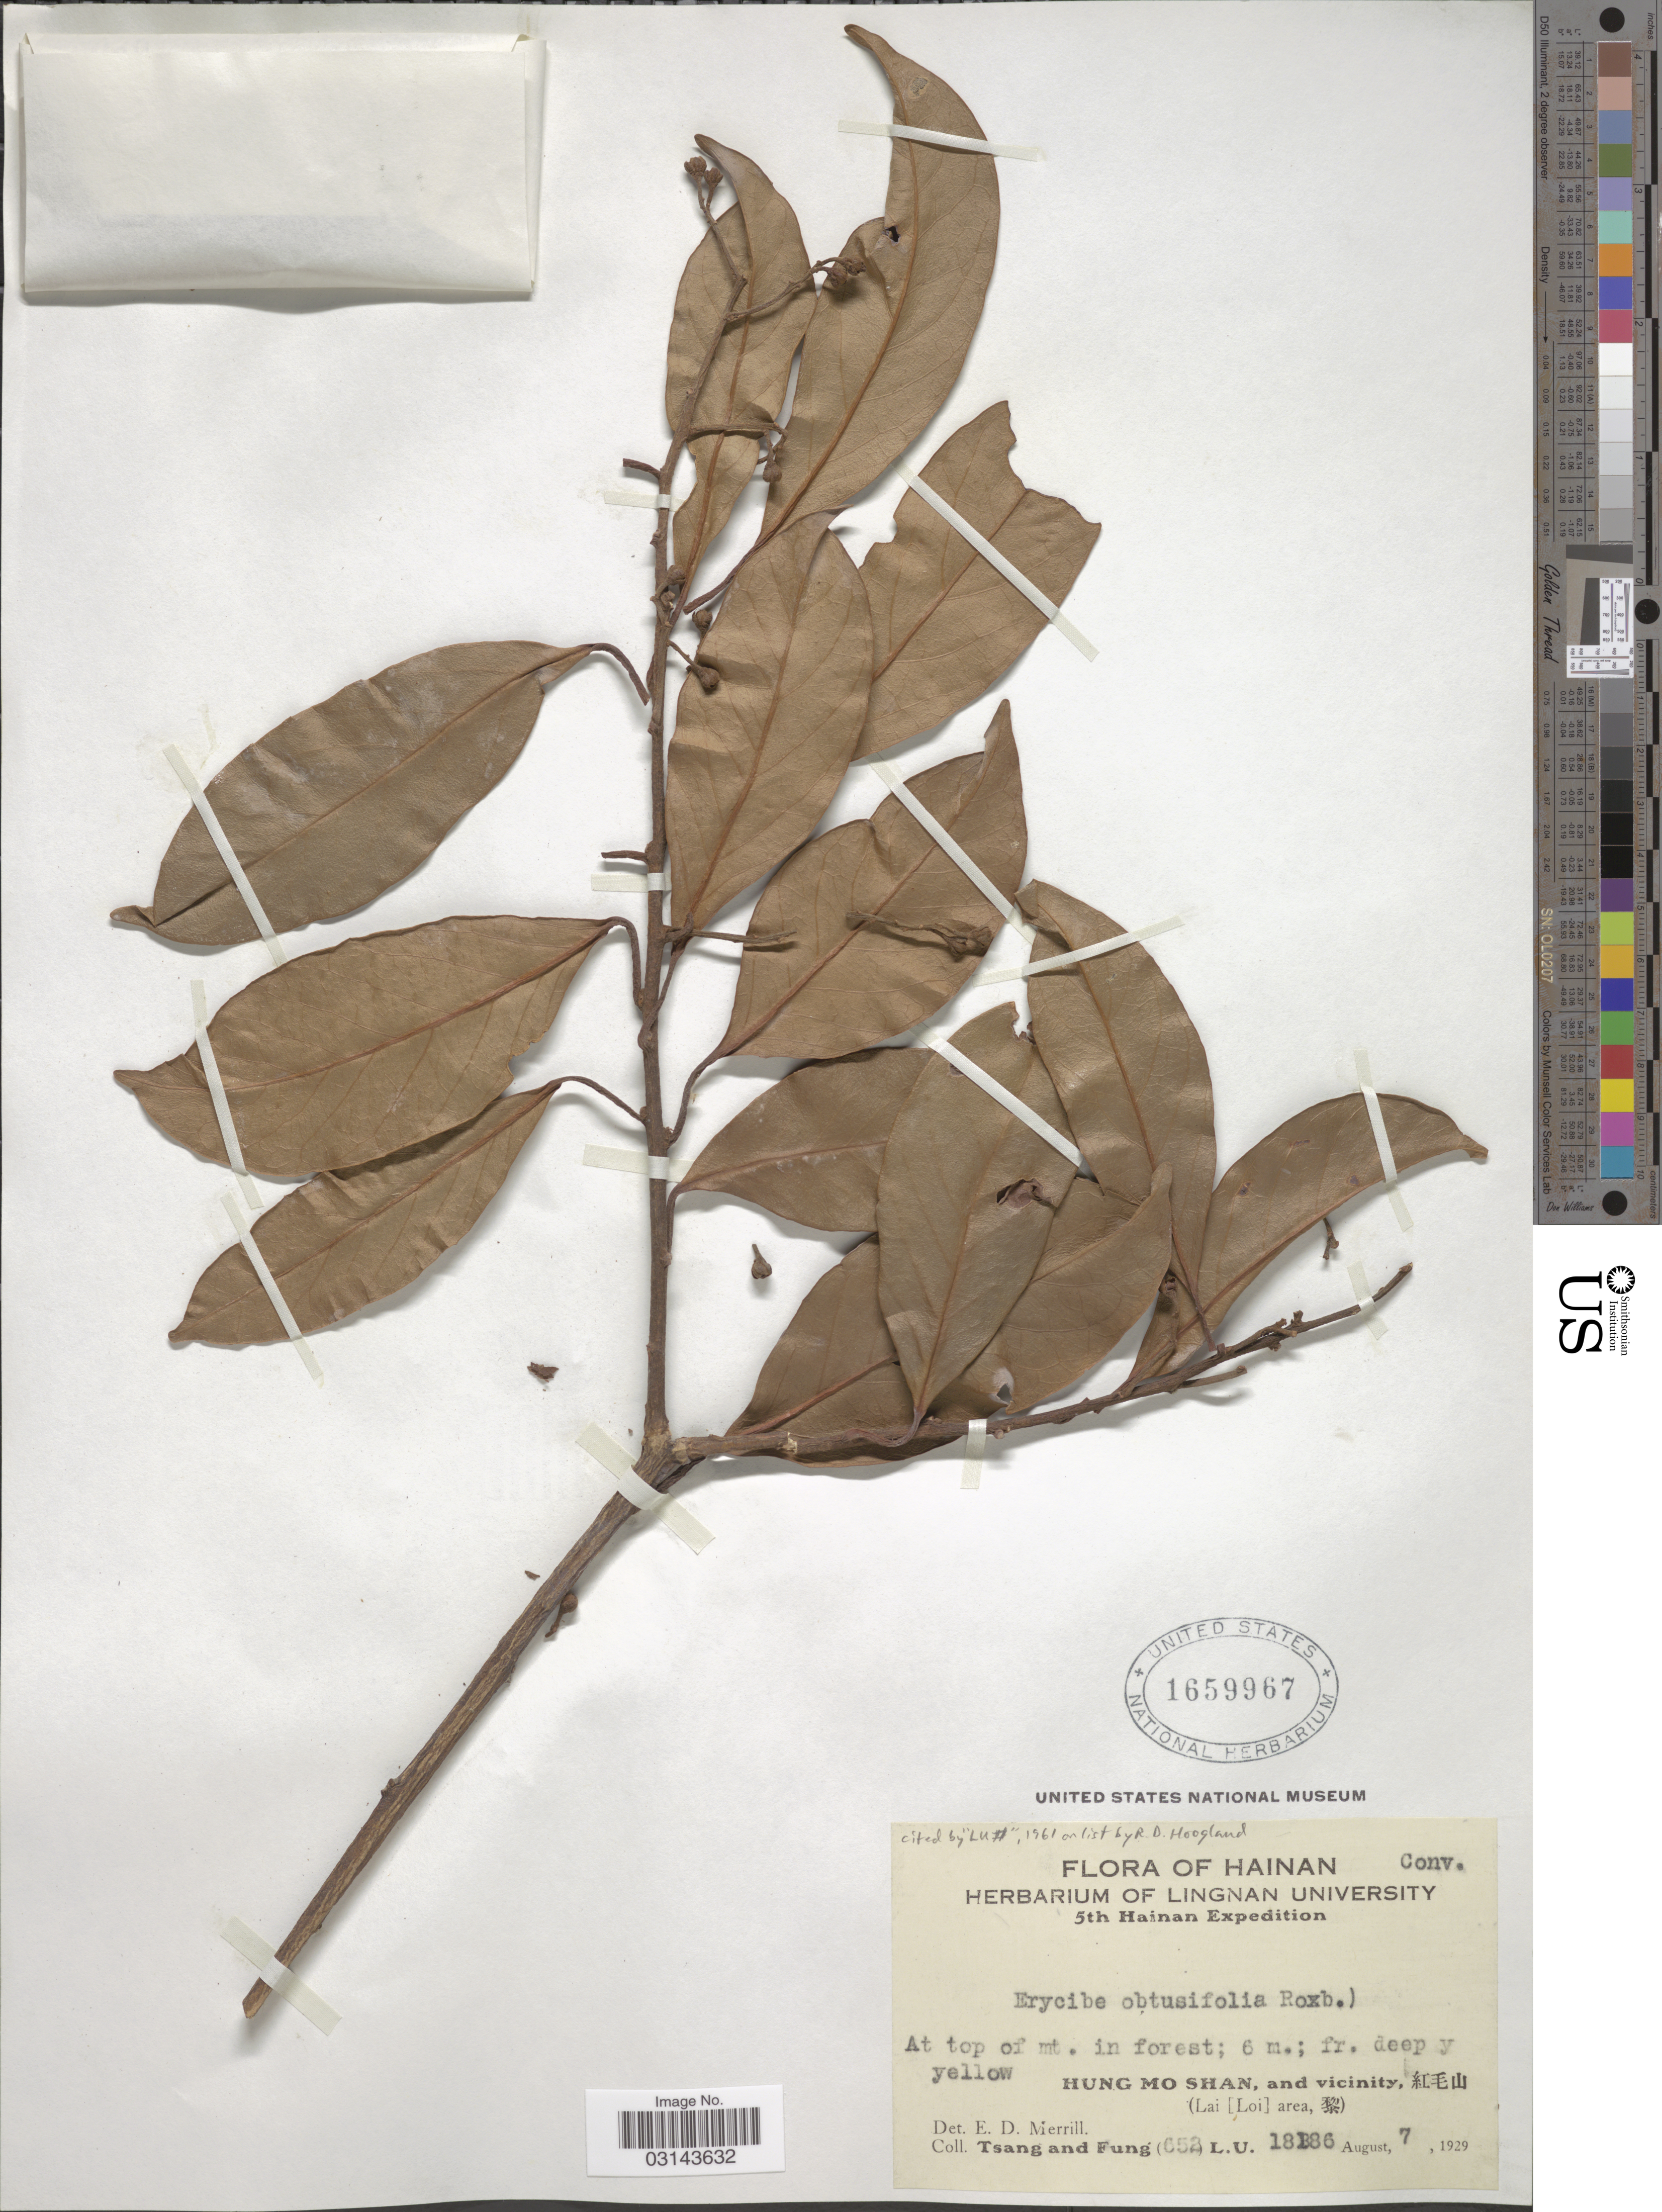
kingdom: Plantae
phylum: Tracheophyta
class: Magnoliopsida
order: Solanales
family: Convolvulaceae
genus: Erycibe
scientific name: Erycibe obtusifolia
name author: Benth.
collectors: -- Tsang & Fung, --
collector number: (652) L.U. 18186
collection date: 1929-08-07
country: China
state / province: Hainan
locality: Hung Mo Shan, and vicinity, X. (Lai [Loi] area, X).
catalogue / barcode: US 1659967